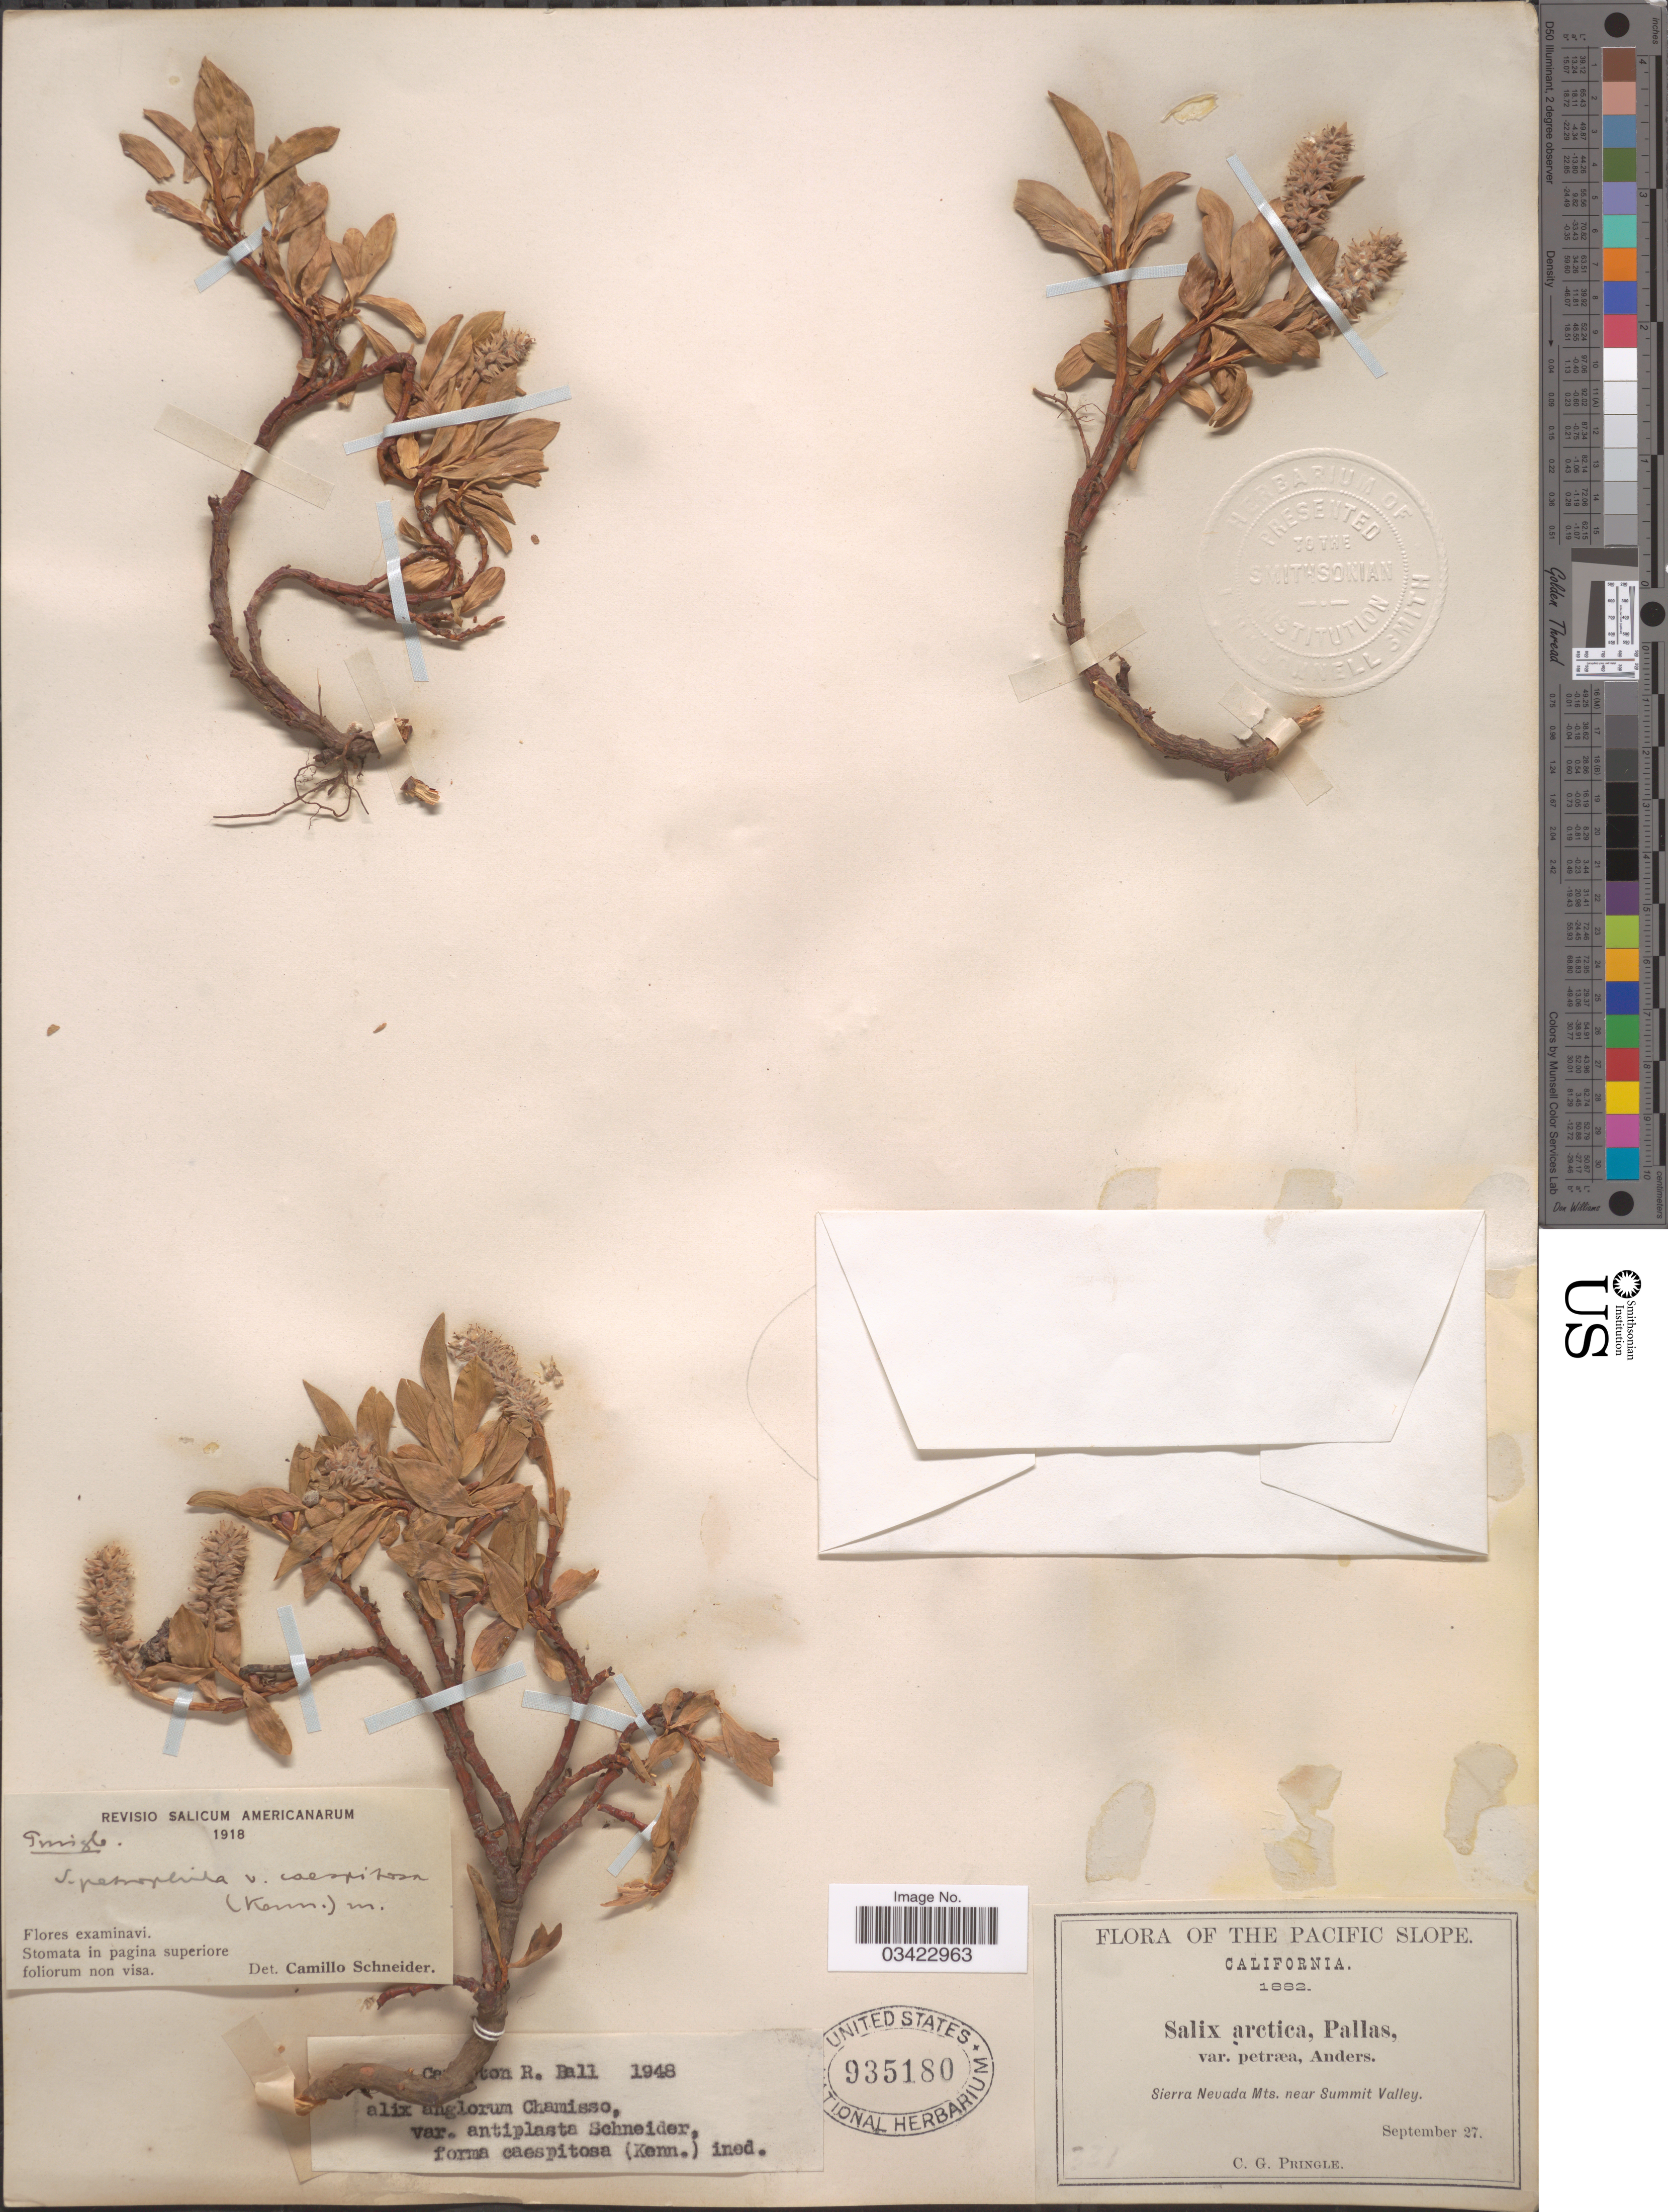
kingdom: Plantae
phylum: Tracheophyta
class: Magnoliopsida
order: Malpighiales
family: Salicaceae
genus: Salix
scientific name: Salix anglorum var. antiplasta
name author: C.K. Schneid.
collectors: C. G. Pringle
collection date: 1882-09-27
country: United States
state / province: California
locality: The Pacific Slope. Sierra Nevada Mts. near Summit Valley.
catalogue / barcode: US 935180